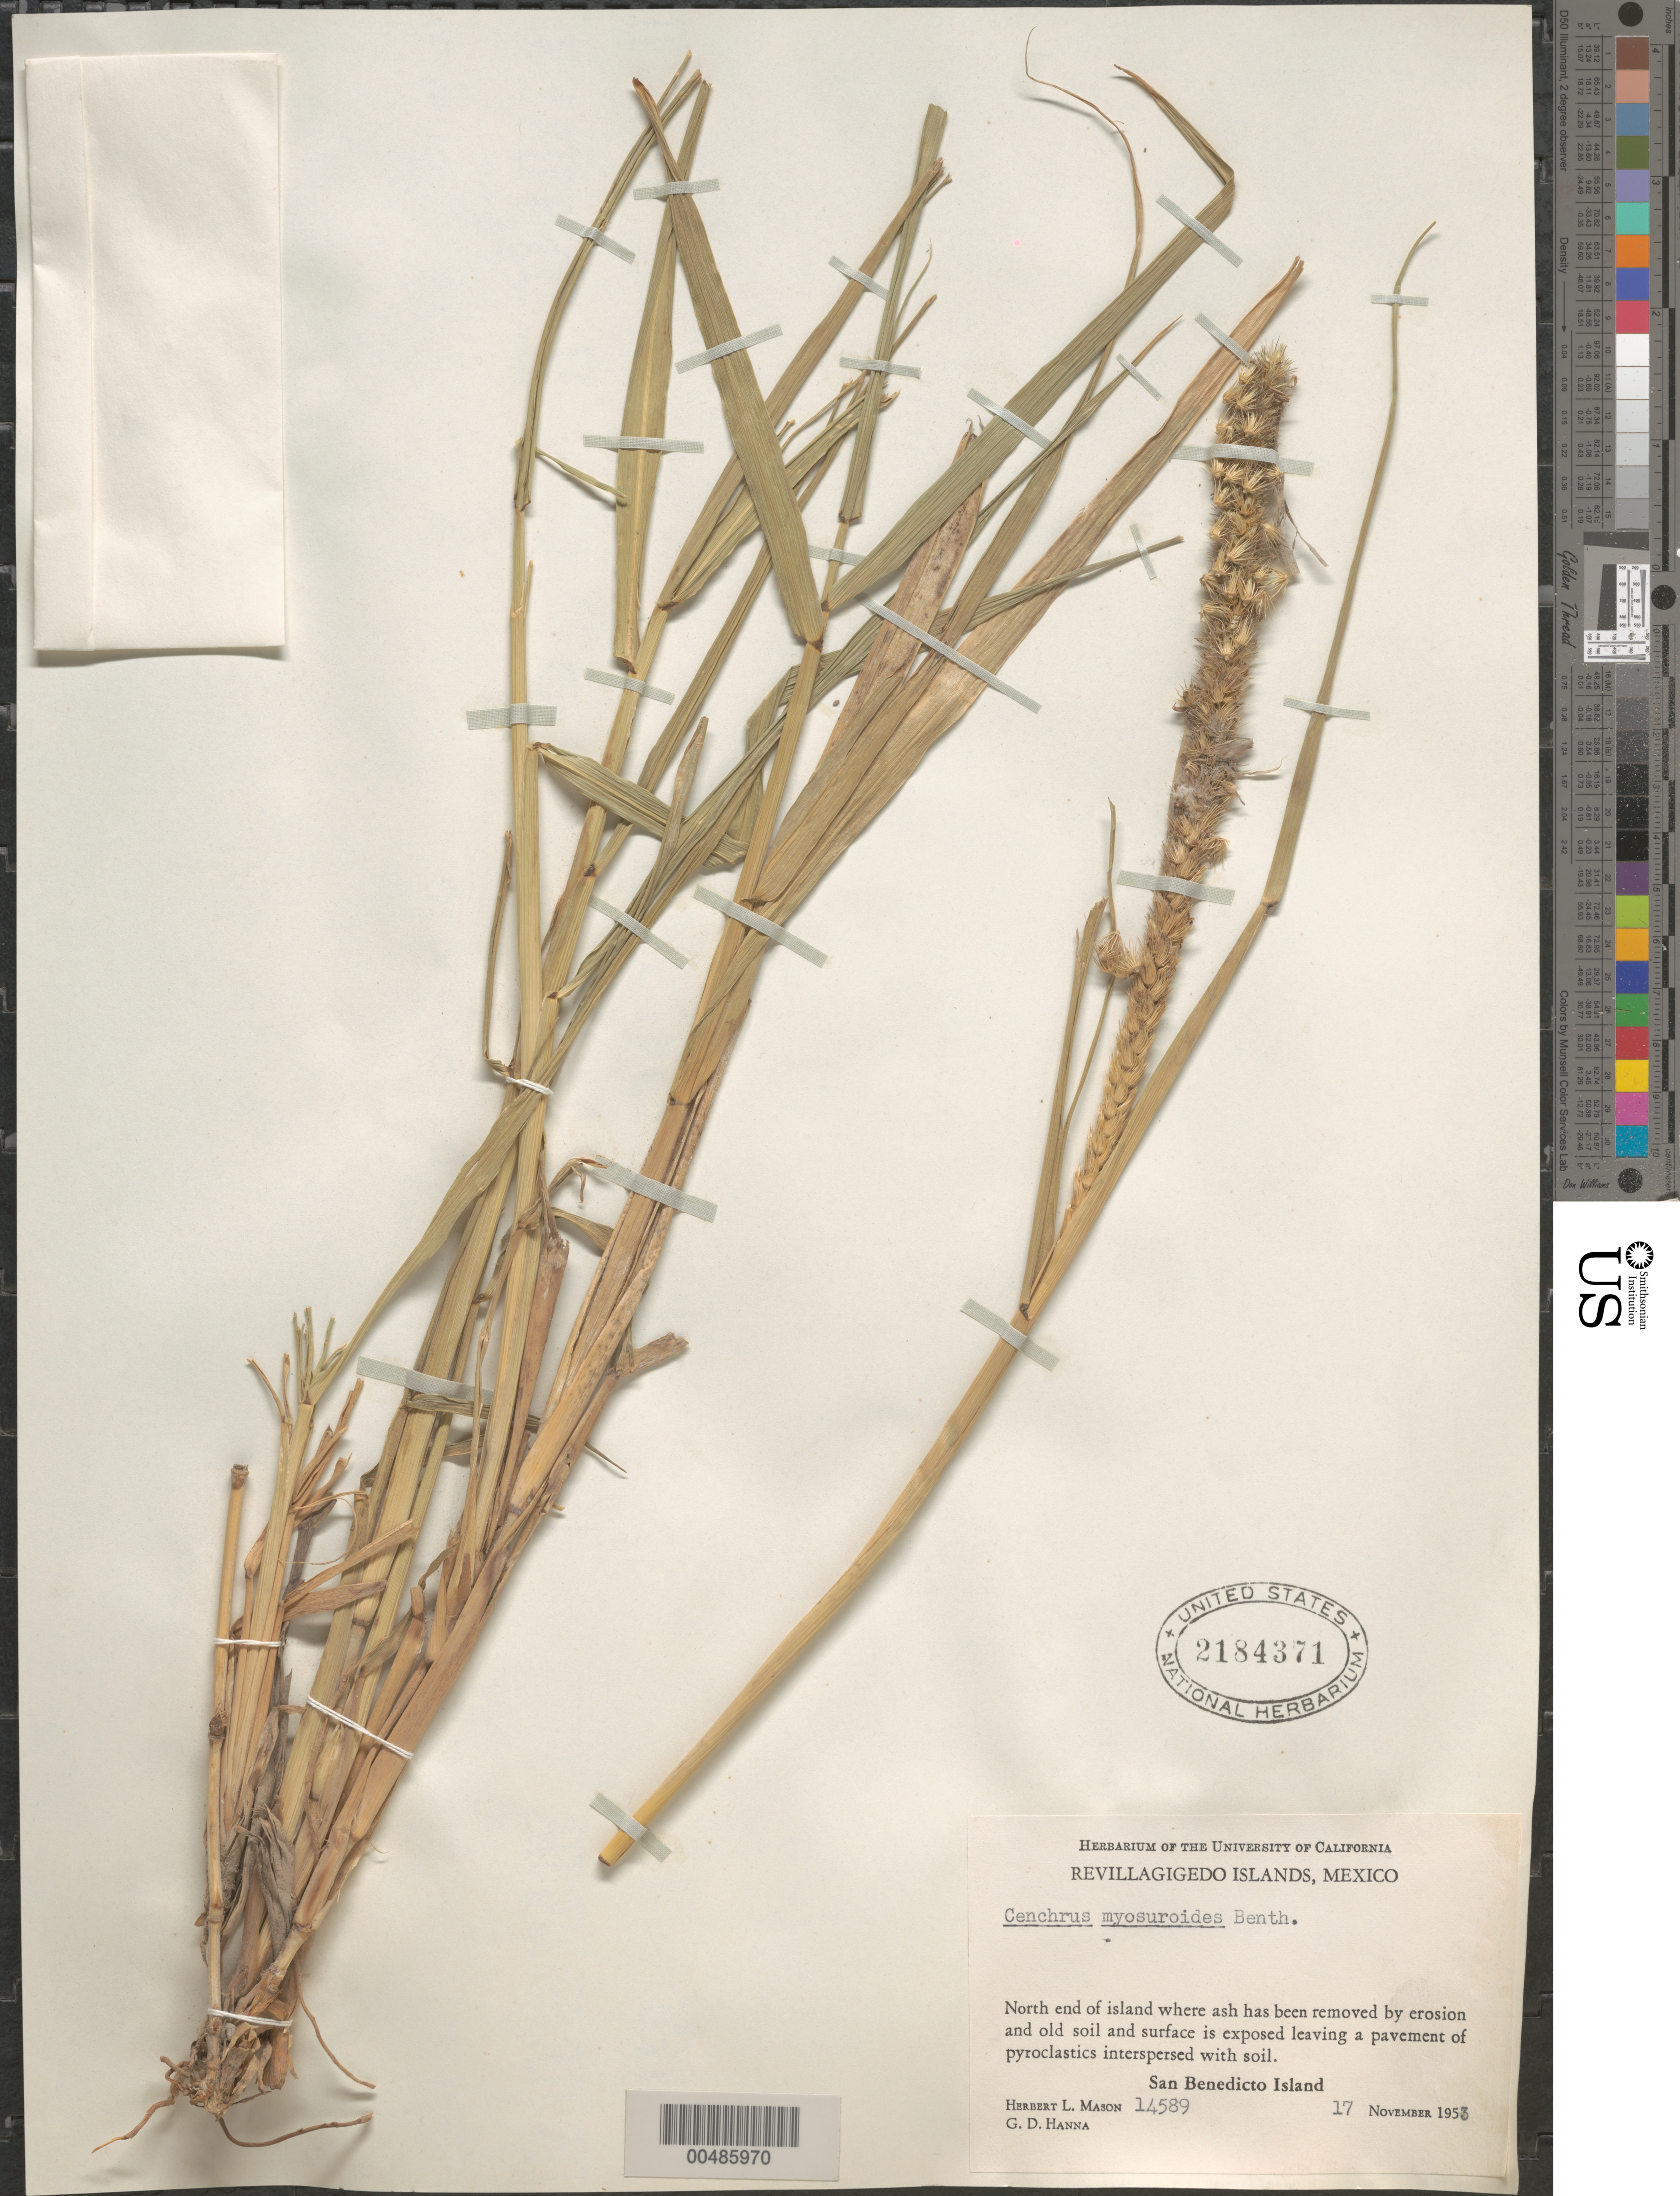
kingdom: Plantae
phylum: Tracheophyta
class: Liliopsida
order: Poales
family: Poaceae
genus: Cenchrus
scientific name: Cenchrus myosuroides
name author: Kunth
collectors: H. L. Mason & G. D. Hanna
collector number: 14589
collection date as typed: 17 Nov 1953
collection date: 1953-11-17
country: Mexico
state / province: Colima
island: San Benedicto Island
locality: N end of island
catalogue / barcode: US 2184371